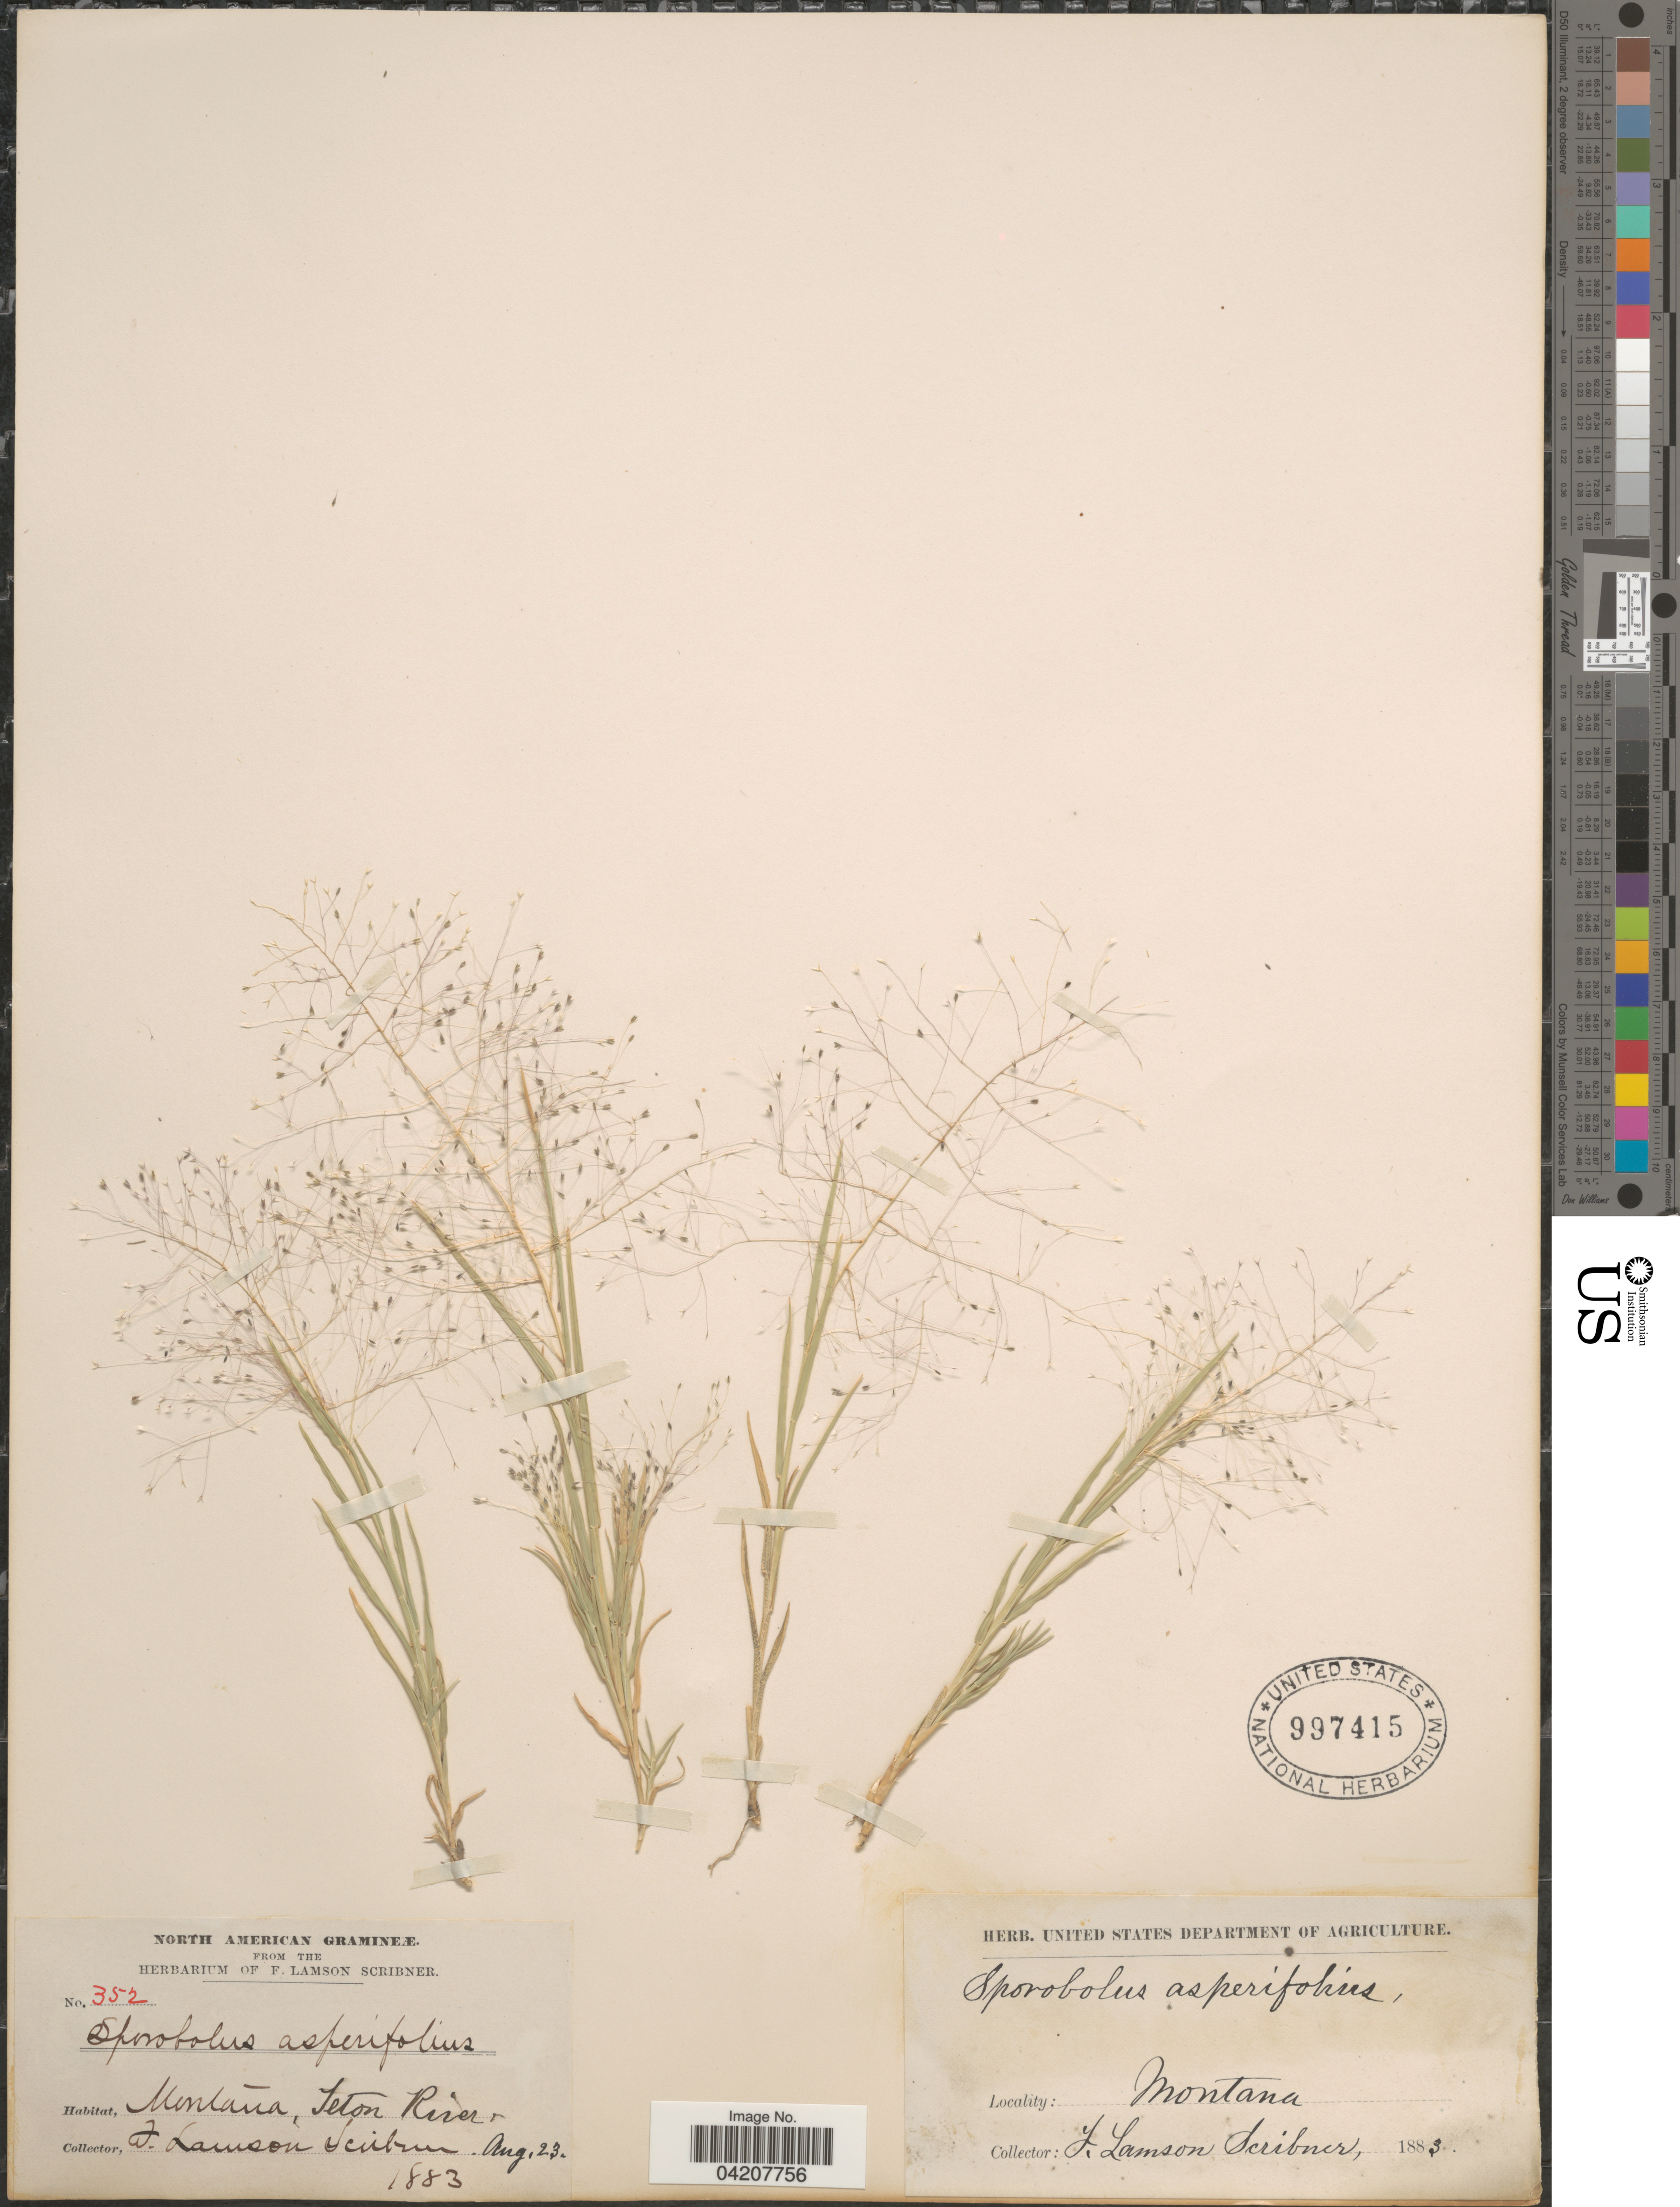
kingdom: Plantae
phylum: Tracheophyta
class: Liliopsida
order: Poales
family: Poaceae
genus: Muhlenbergia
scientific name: Muhlenbergia asperifolia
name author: (Nees & Meyen ex Trin.) Parodi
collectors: F. Lamson-Scribner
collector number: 352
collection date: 1883-08-23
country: United States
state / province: Montana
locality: Seton River.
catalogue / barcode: US 997415